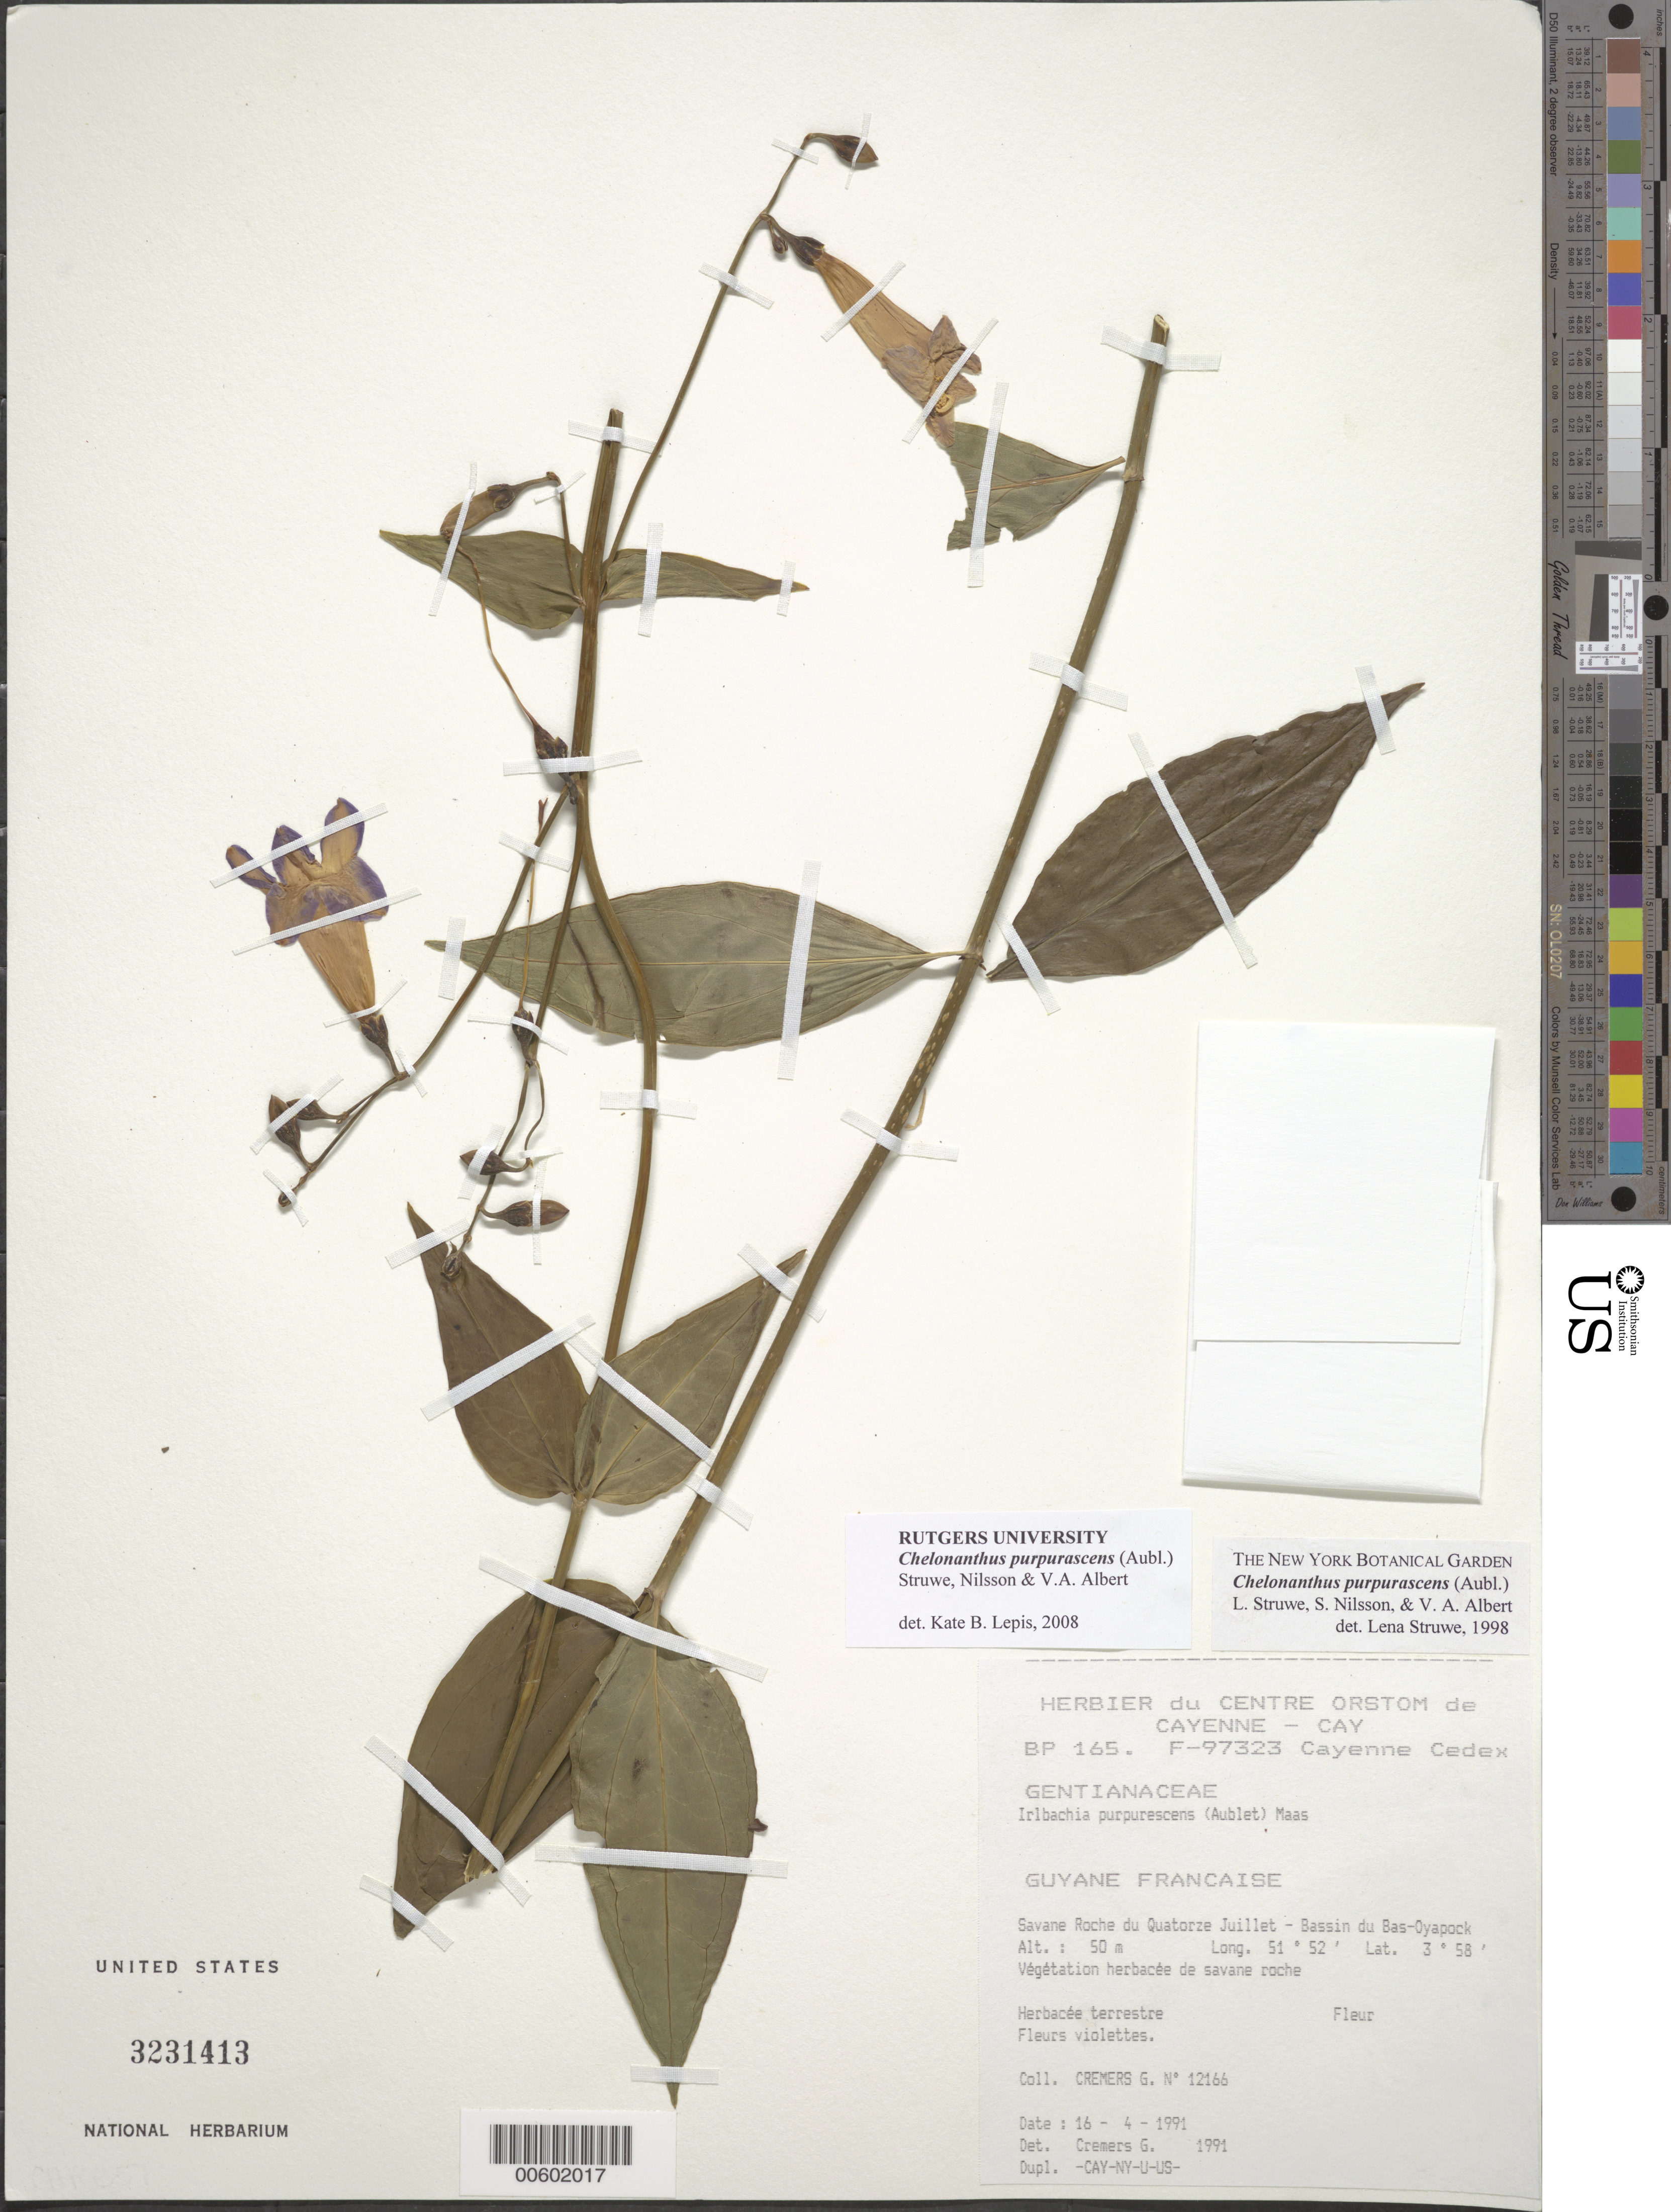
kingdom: Plantae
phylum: Tracheophyta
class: Magnoliopsida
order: Gentianales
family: Gentianaceae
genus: Chelonanthus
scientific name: Chelonanthus purpurascens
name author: (Aubl.) Struwe et al.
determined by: Struwe, L.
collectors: G. Cremers & S. Gautier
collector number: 12166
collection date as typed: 16-Apr-91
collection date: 1991-04-16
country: French Guiana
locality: Savane Roche du Quatorze Juillet, Bassin du Bas-Oyapock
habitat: Vegetation herbacee de savane roche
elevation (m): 60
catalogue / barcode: US 3231413